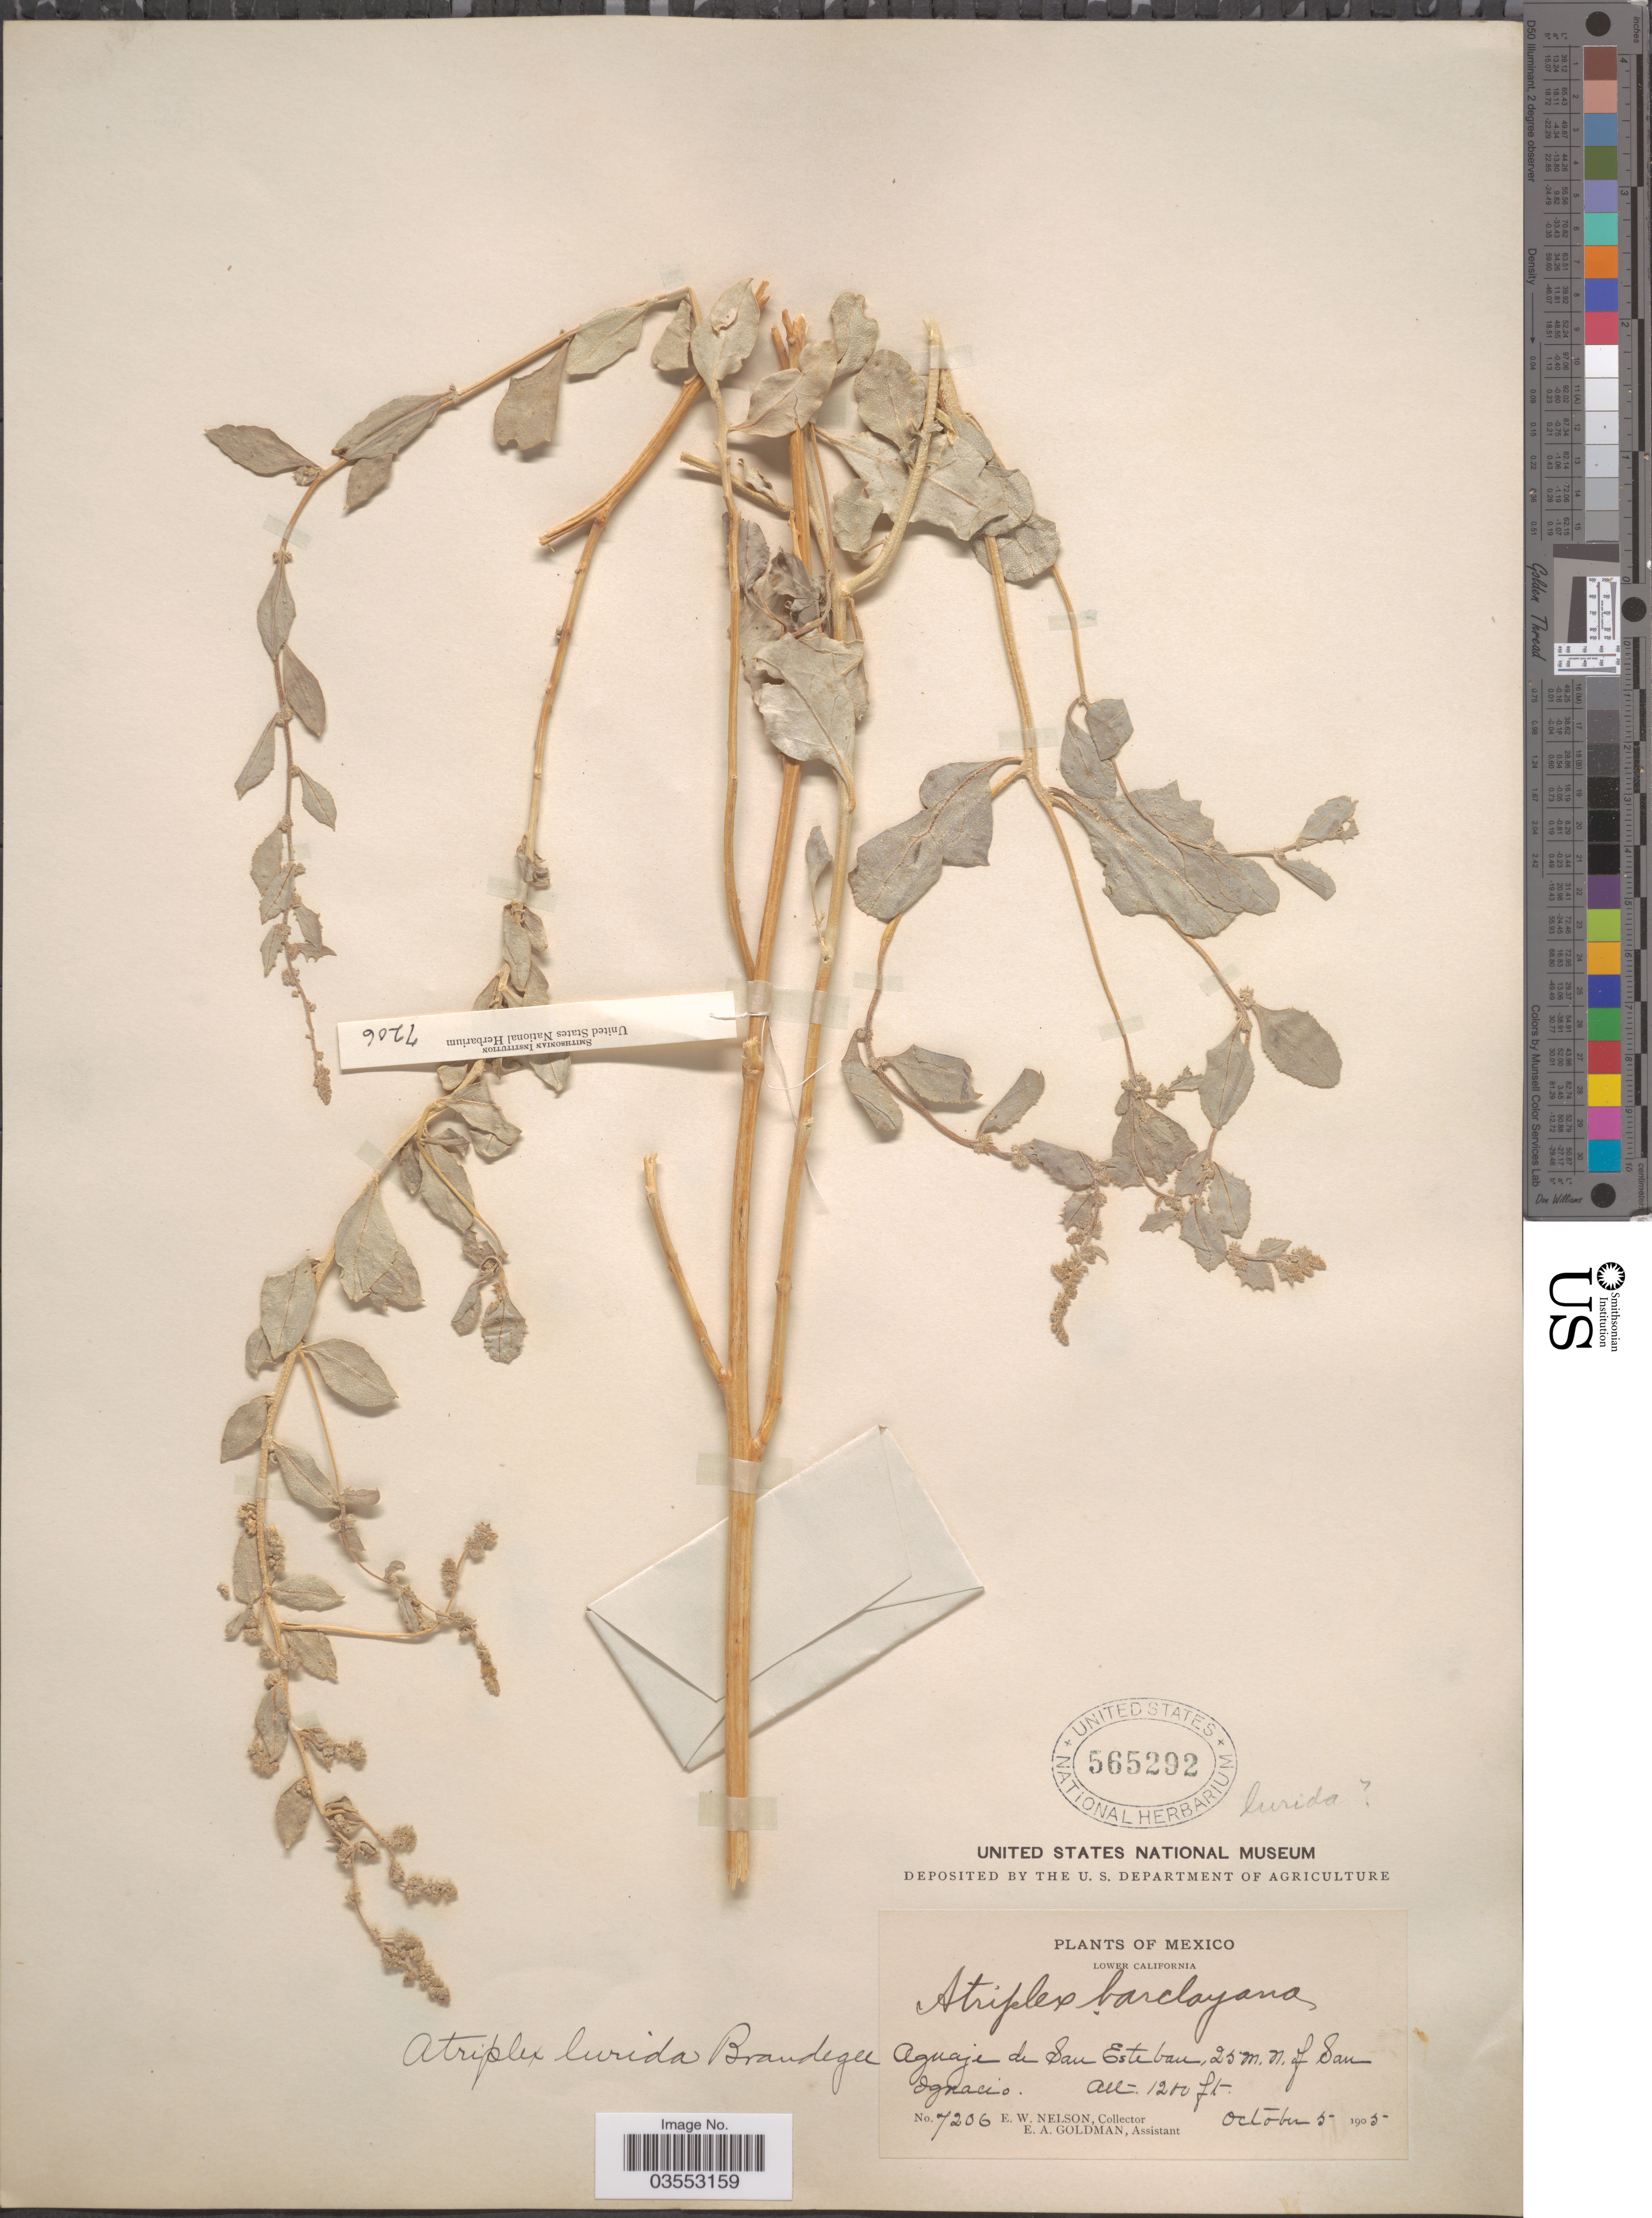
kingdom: Plantae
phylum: Tracheophyta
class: Magnoliopsida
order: Caryophyllales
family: Amaranthaceae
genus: Atriplex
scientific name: Atriplex barclayana subsp. lurida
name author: (Brandegee) H.M. Hall & Clem.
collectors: E. W. Nelson & E. A. Goldman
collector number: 7206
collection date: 1905-10-05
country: Mexico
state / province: Baja California Sur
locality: Lower California. Aguaje de San Esteban, 25 m. N. of San Ignacio.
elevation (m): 366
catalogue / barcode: US 565292